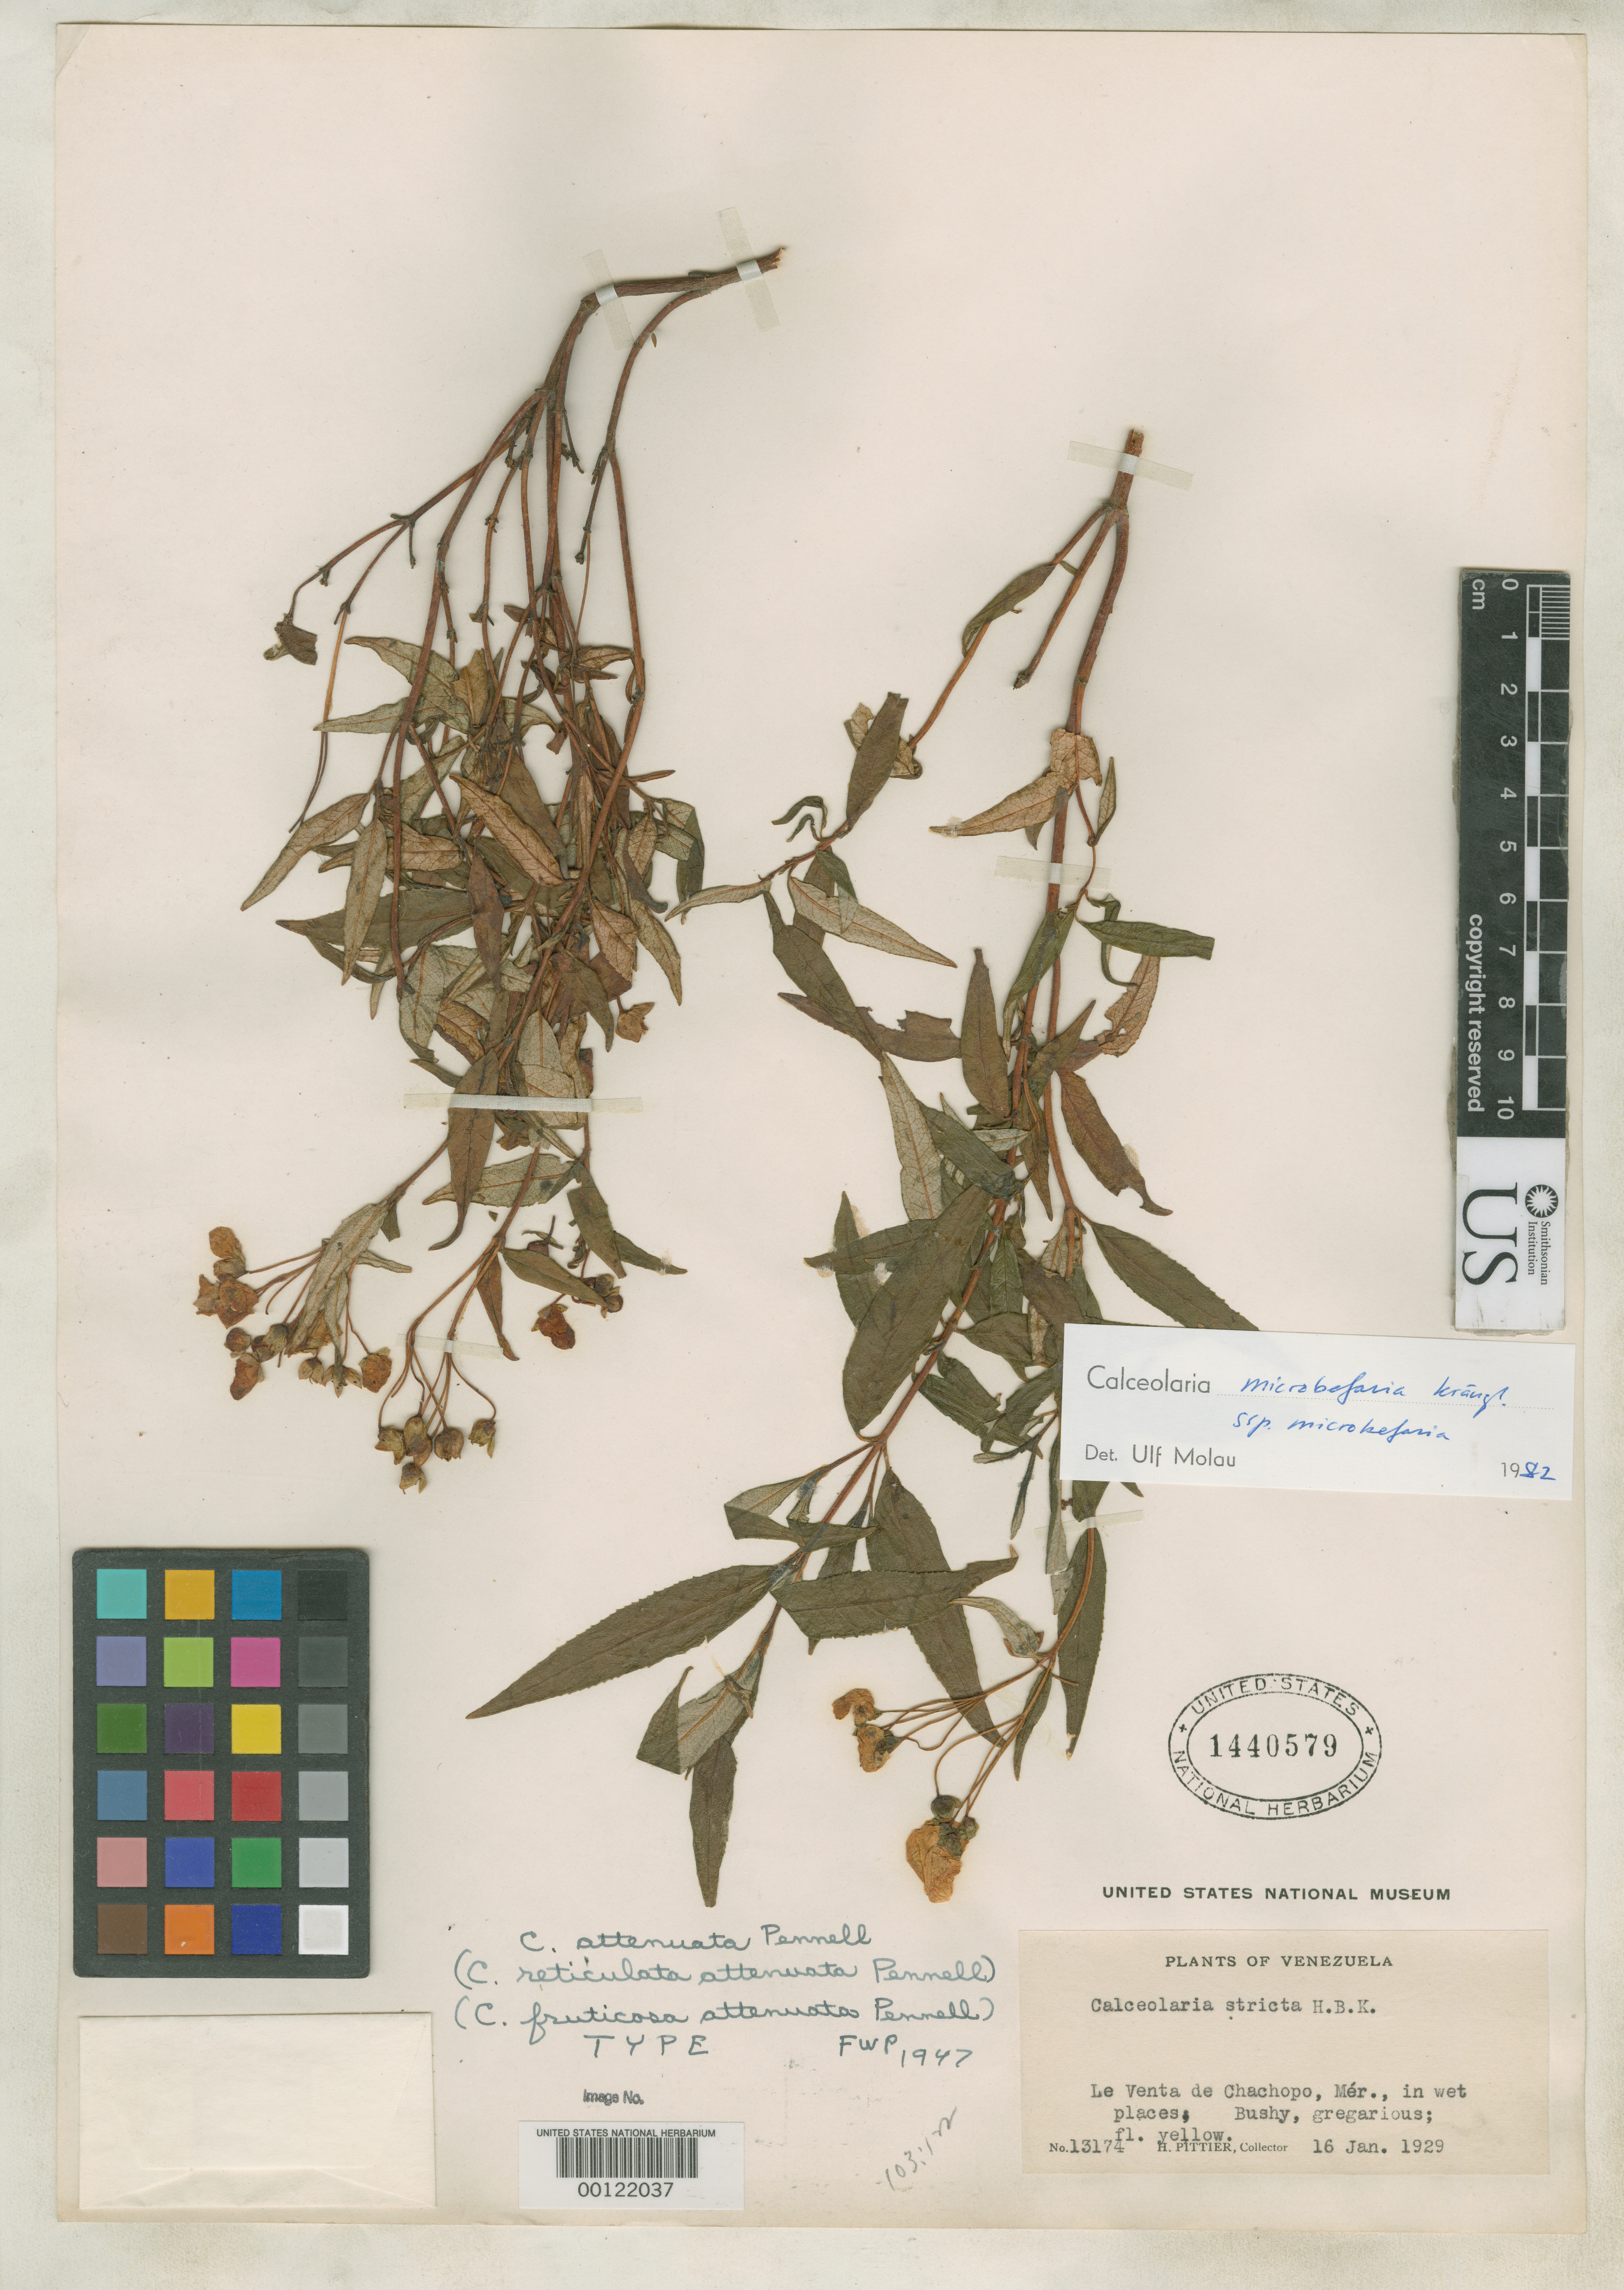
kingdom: Plantae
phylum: Tracheophyta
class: Magnoliopsida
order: Lamiales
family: Calceolariaceae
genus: Calceolaria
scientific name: Calceolaria fruticosa subsp. attenuata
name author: Pennell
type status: Holotype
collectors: H. F. Pittier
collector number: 13174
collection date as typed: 16 Jan 1929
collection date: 1929-01-16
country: Venezuela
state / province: Mérida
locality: Chachopo.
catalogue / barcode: US 1440579